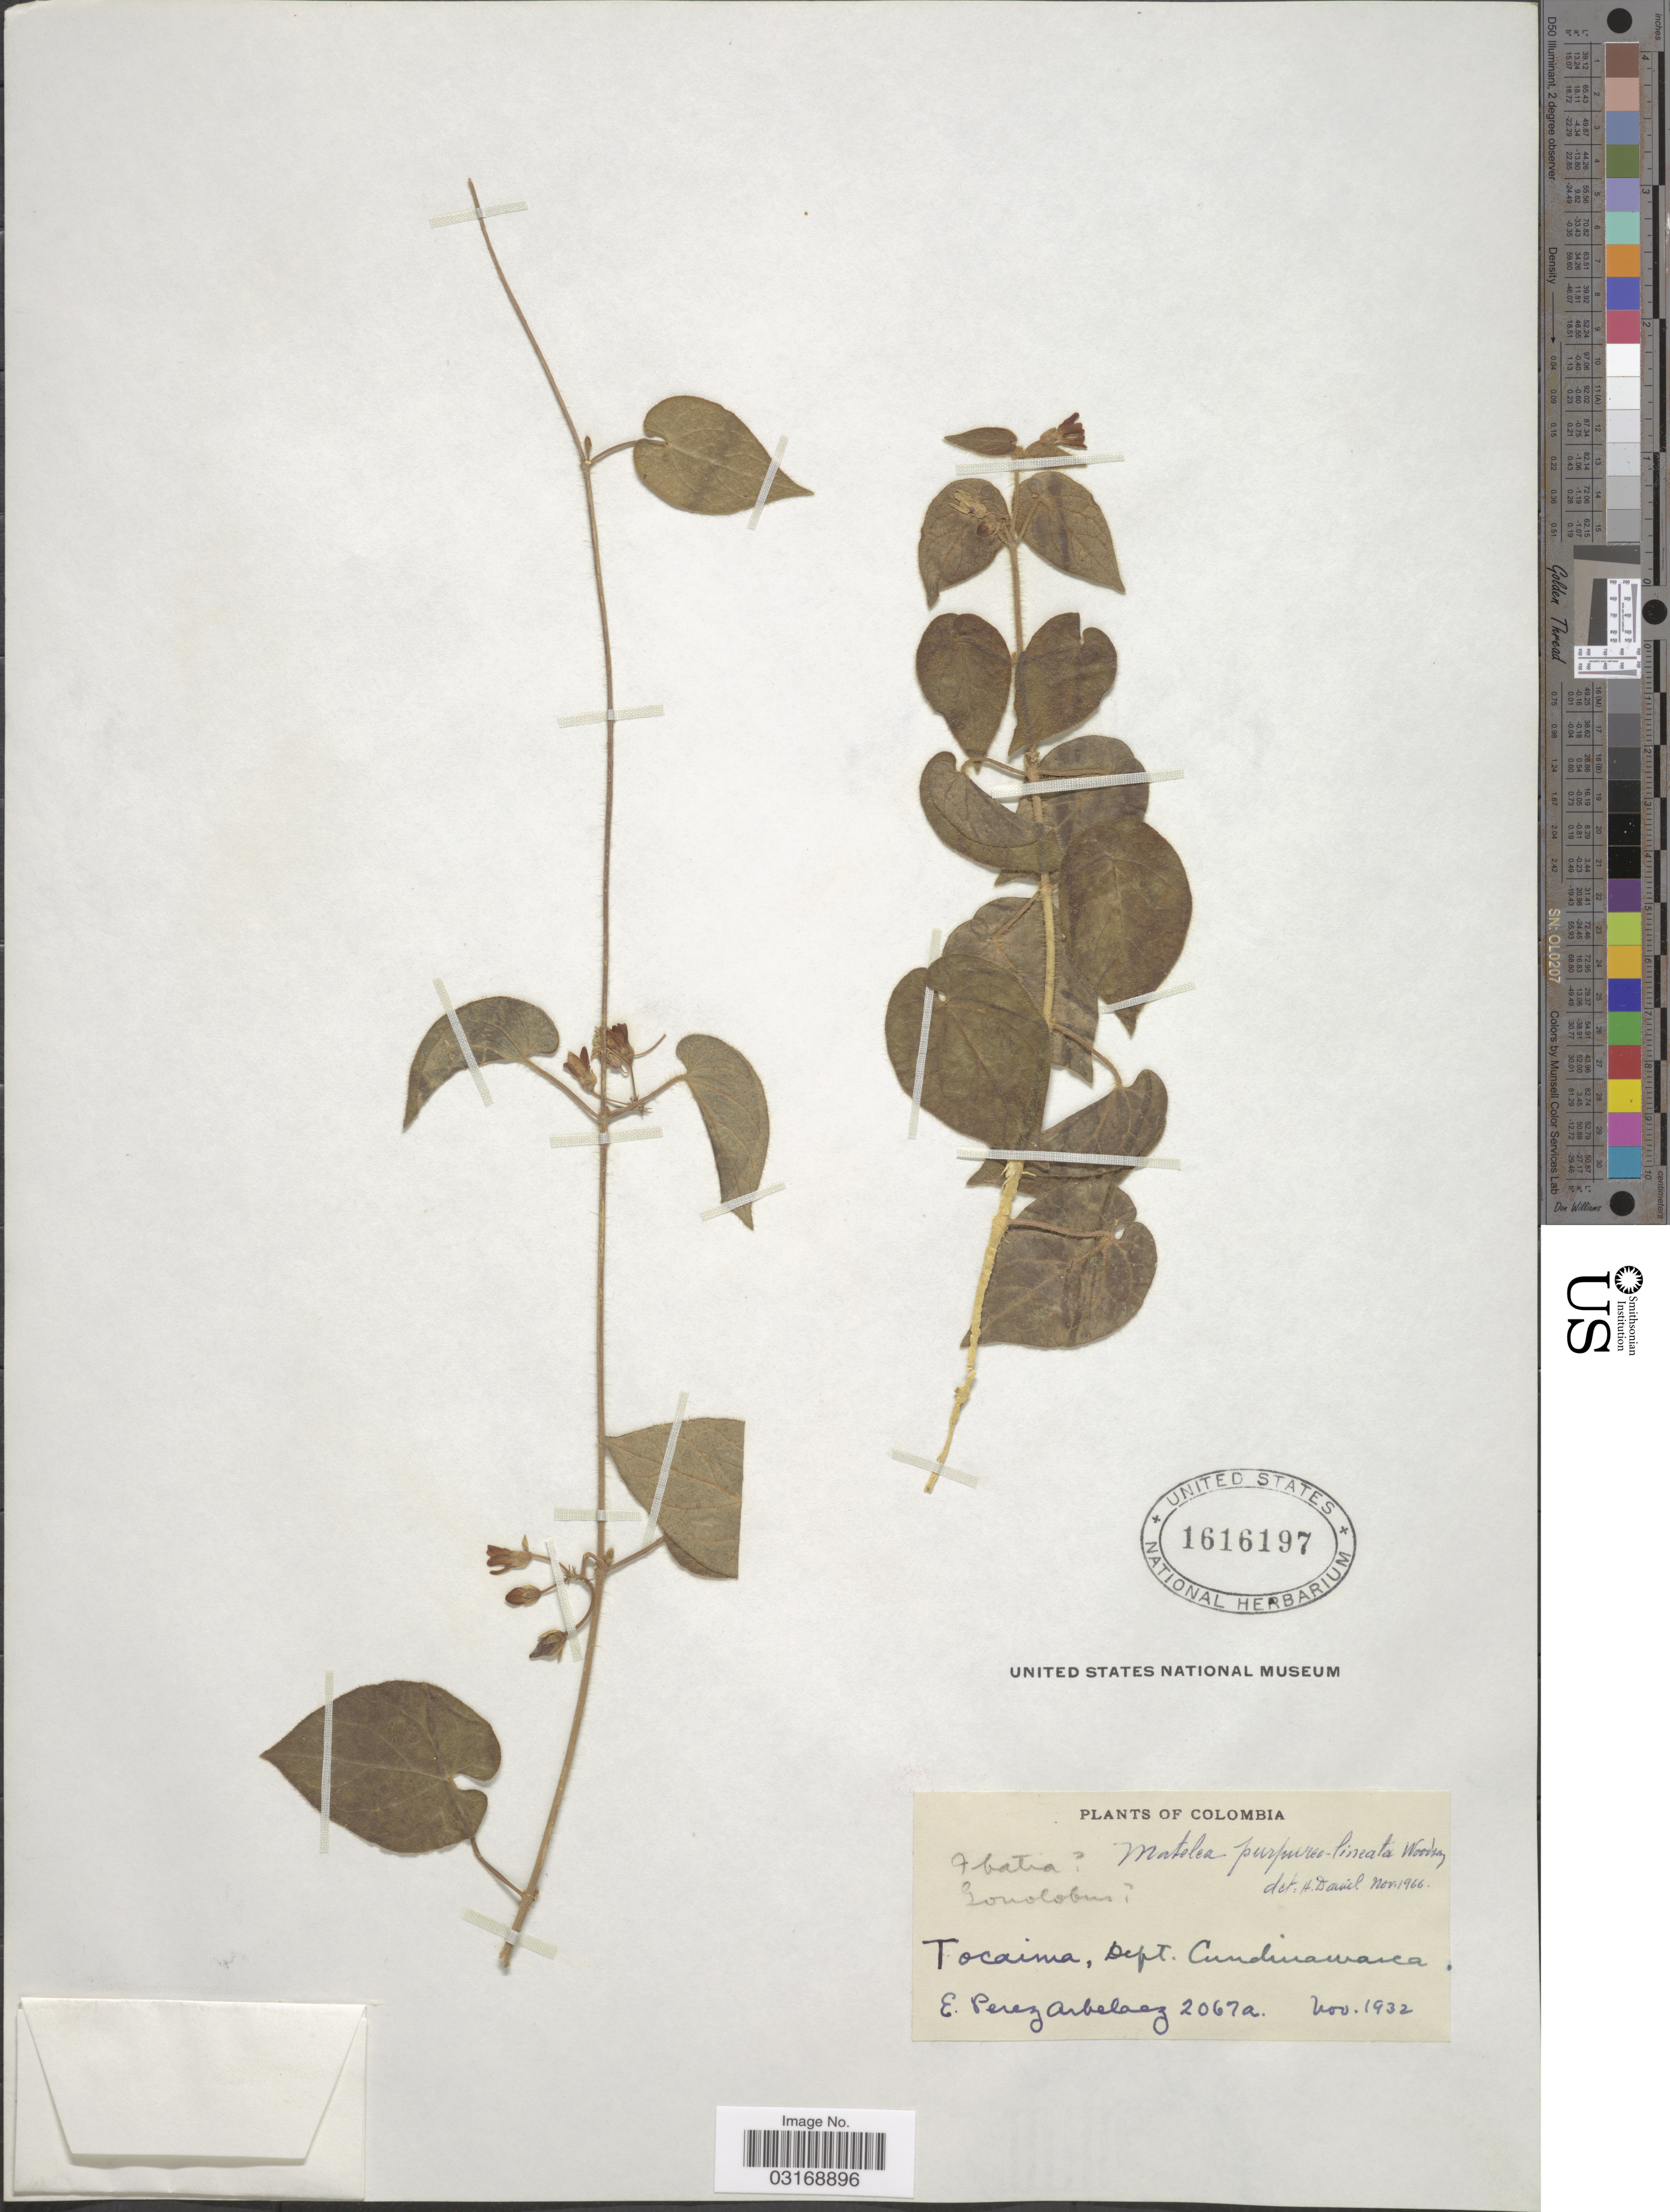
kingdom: Plantae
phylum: Tracheophyta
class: Magnoliopsida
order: Gentianales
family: Apocynaceae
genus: Matelea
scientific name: Matelea purpureolineata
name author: Woodson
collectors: E. Pérez Arbeláez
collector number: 2067a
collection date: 1932-11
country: Colombia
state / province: Cundinamarca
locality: Tocaima, Dept. Cundinamarca.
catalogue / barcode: US 1616197